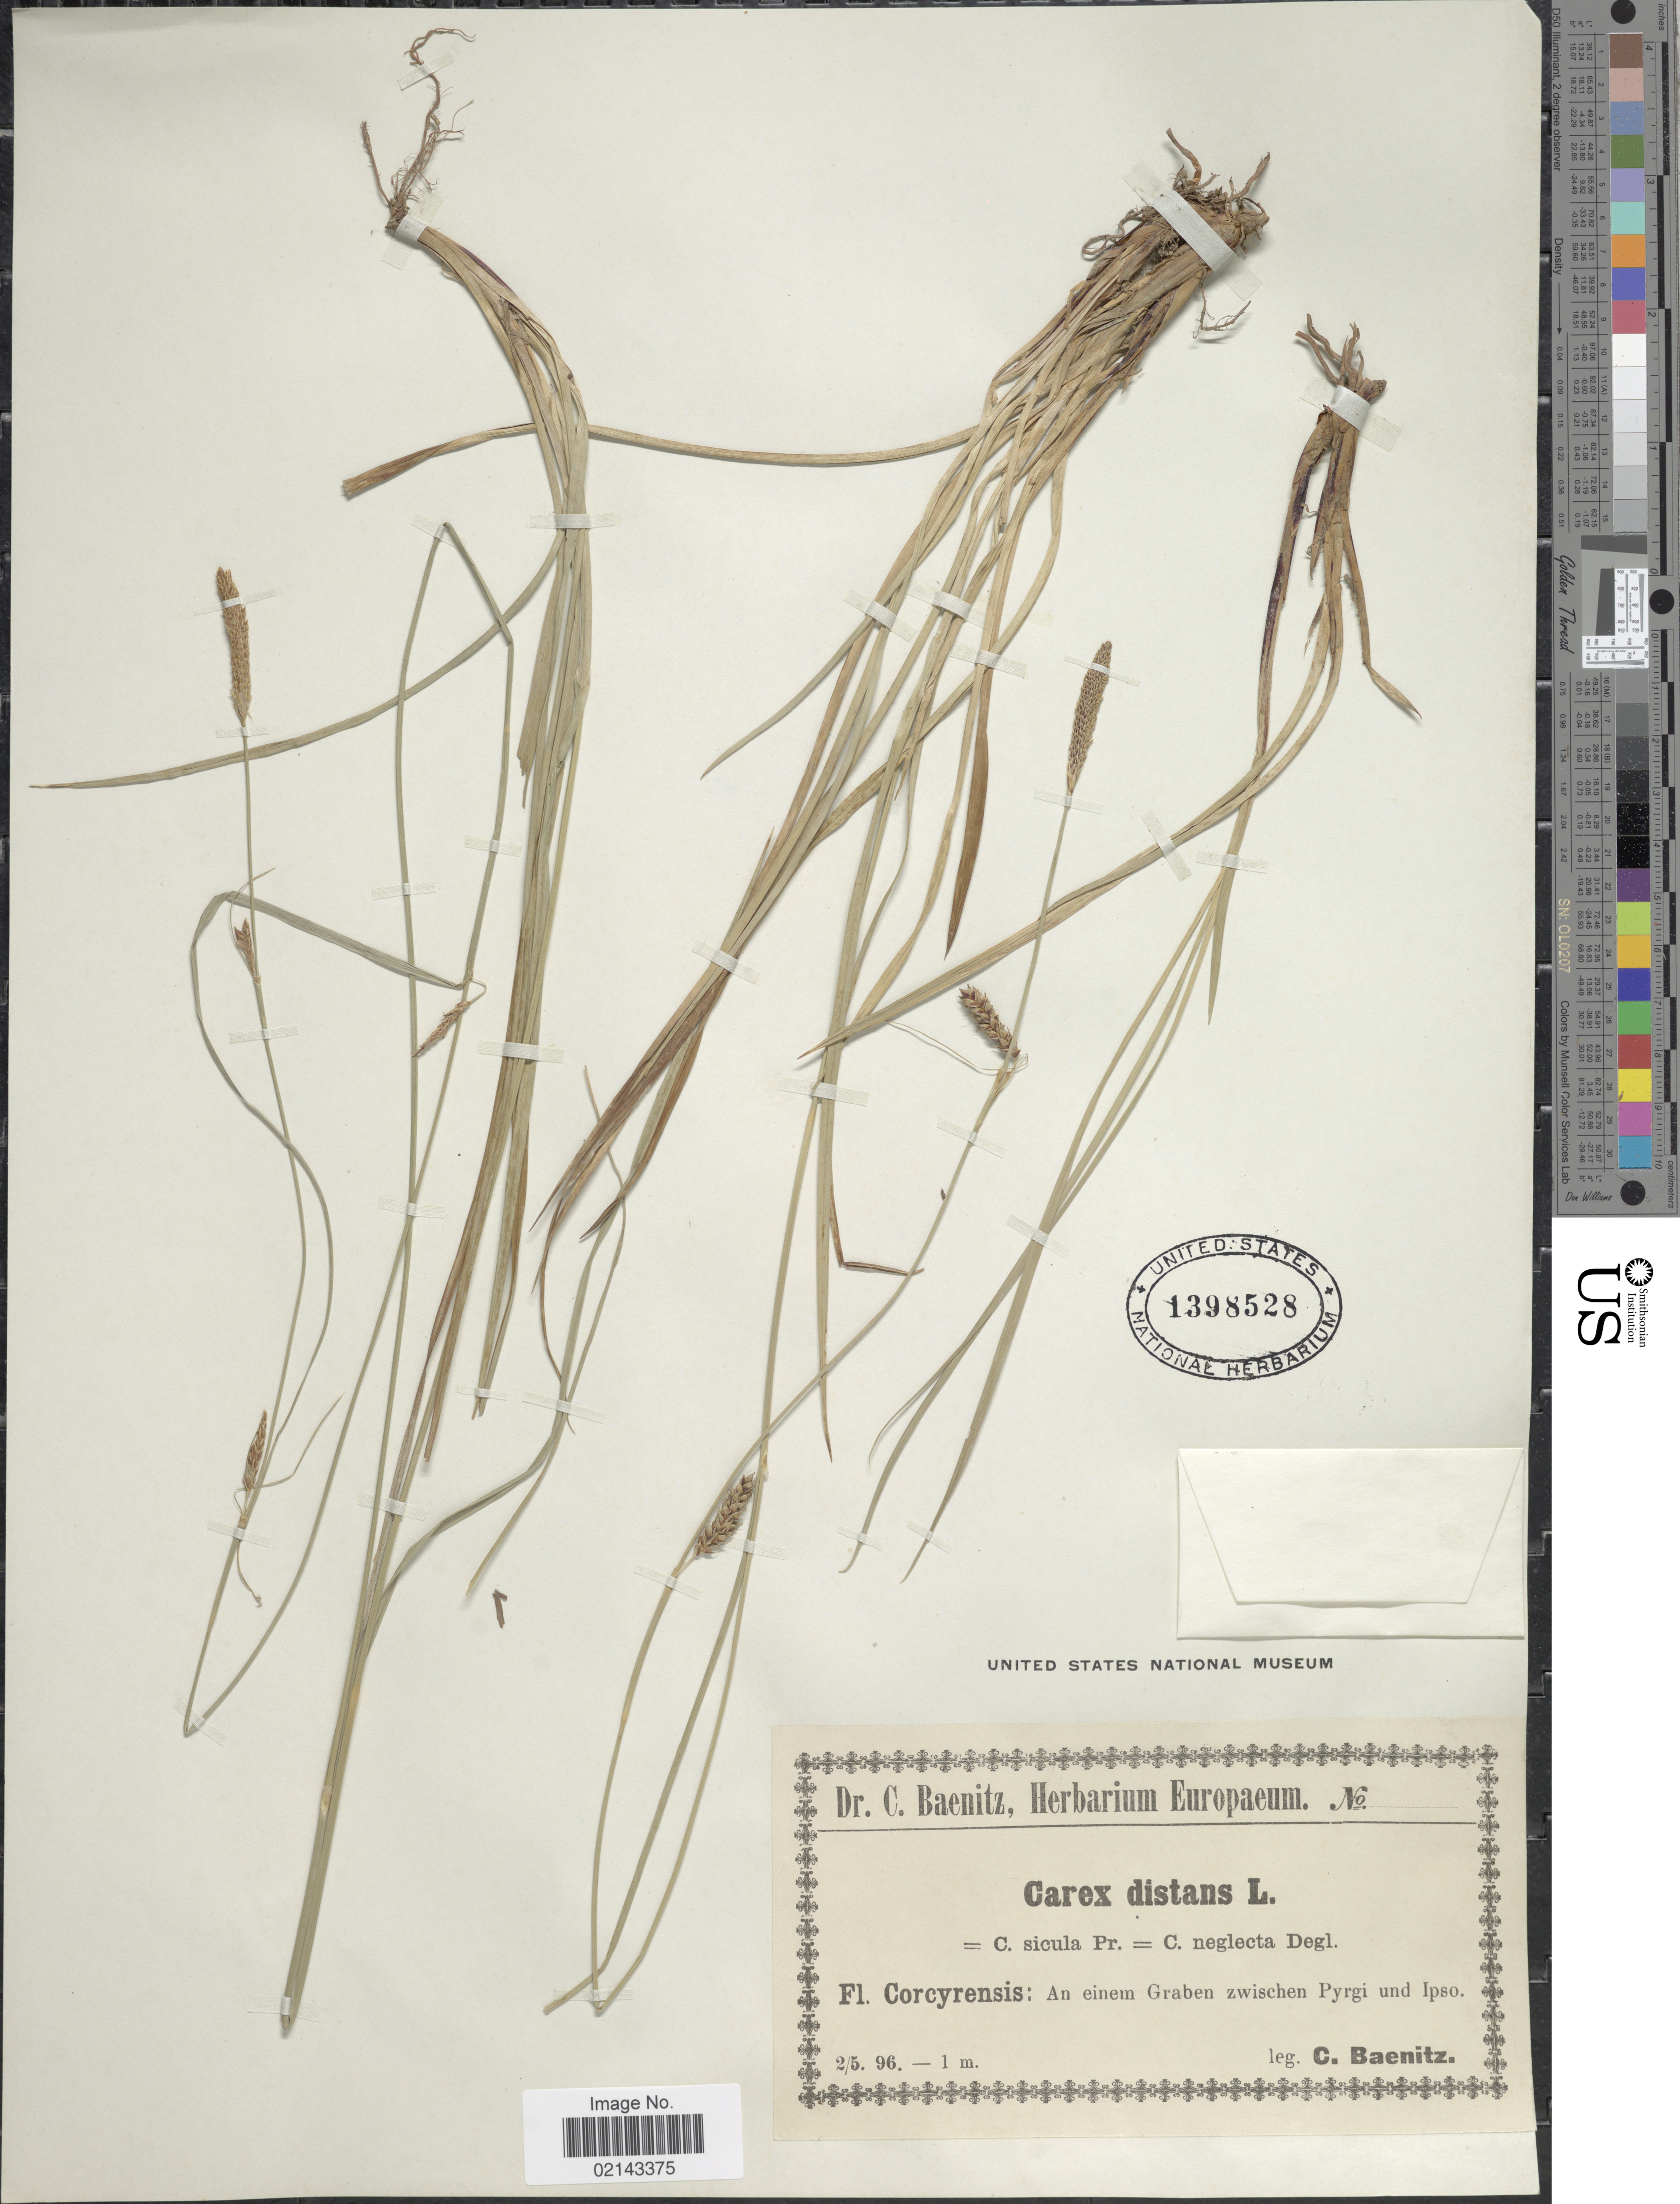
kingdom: Plantae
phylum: Tracheophyta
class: Liliopsida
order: Poales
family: Cyperaceae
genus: Carex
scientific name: Carex distans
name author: L.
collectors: C. G. Baenitz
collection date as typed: Transcribed d/m/y: 2/5/96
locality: Corcyrensis; An einem Graben zwischen Pyrgi und Ipso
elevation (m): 1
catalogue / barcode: US 1398528